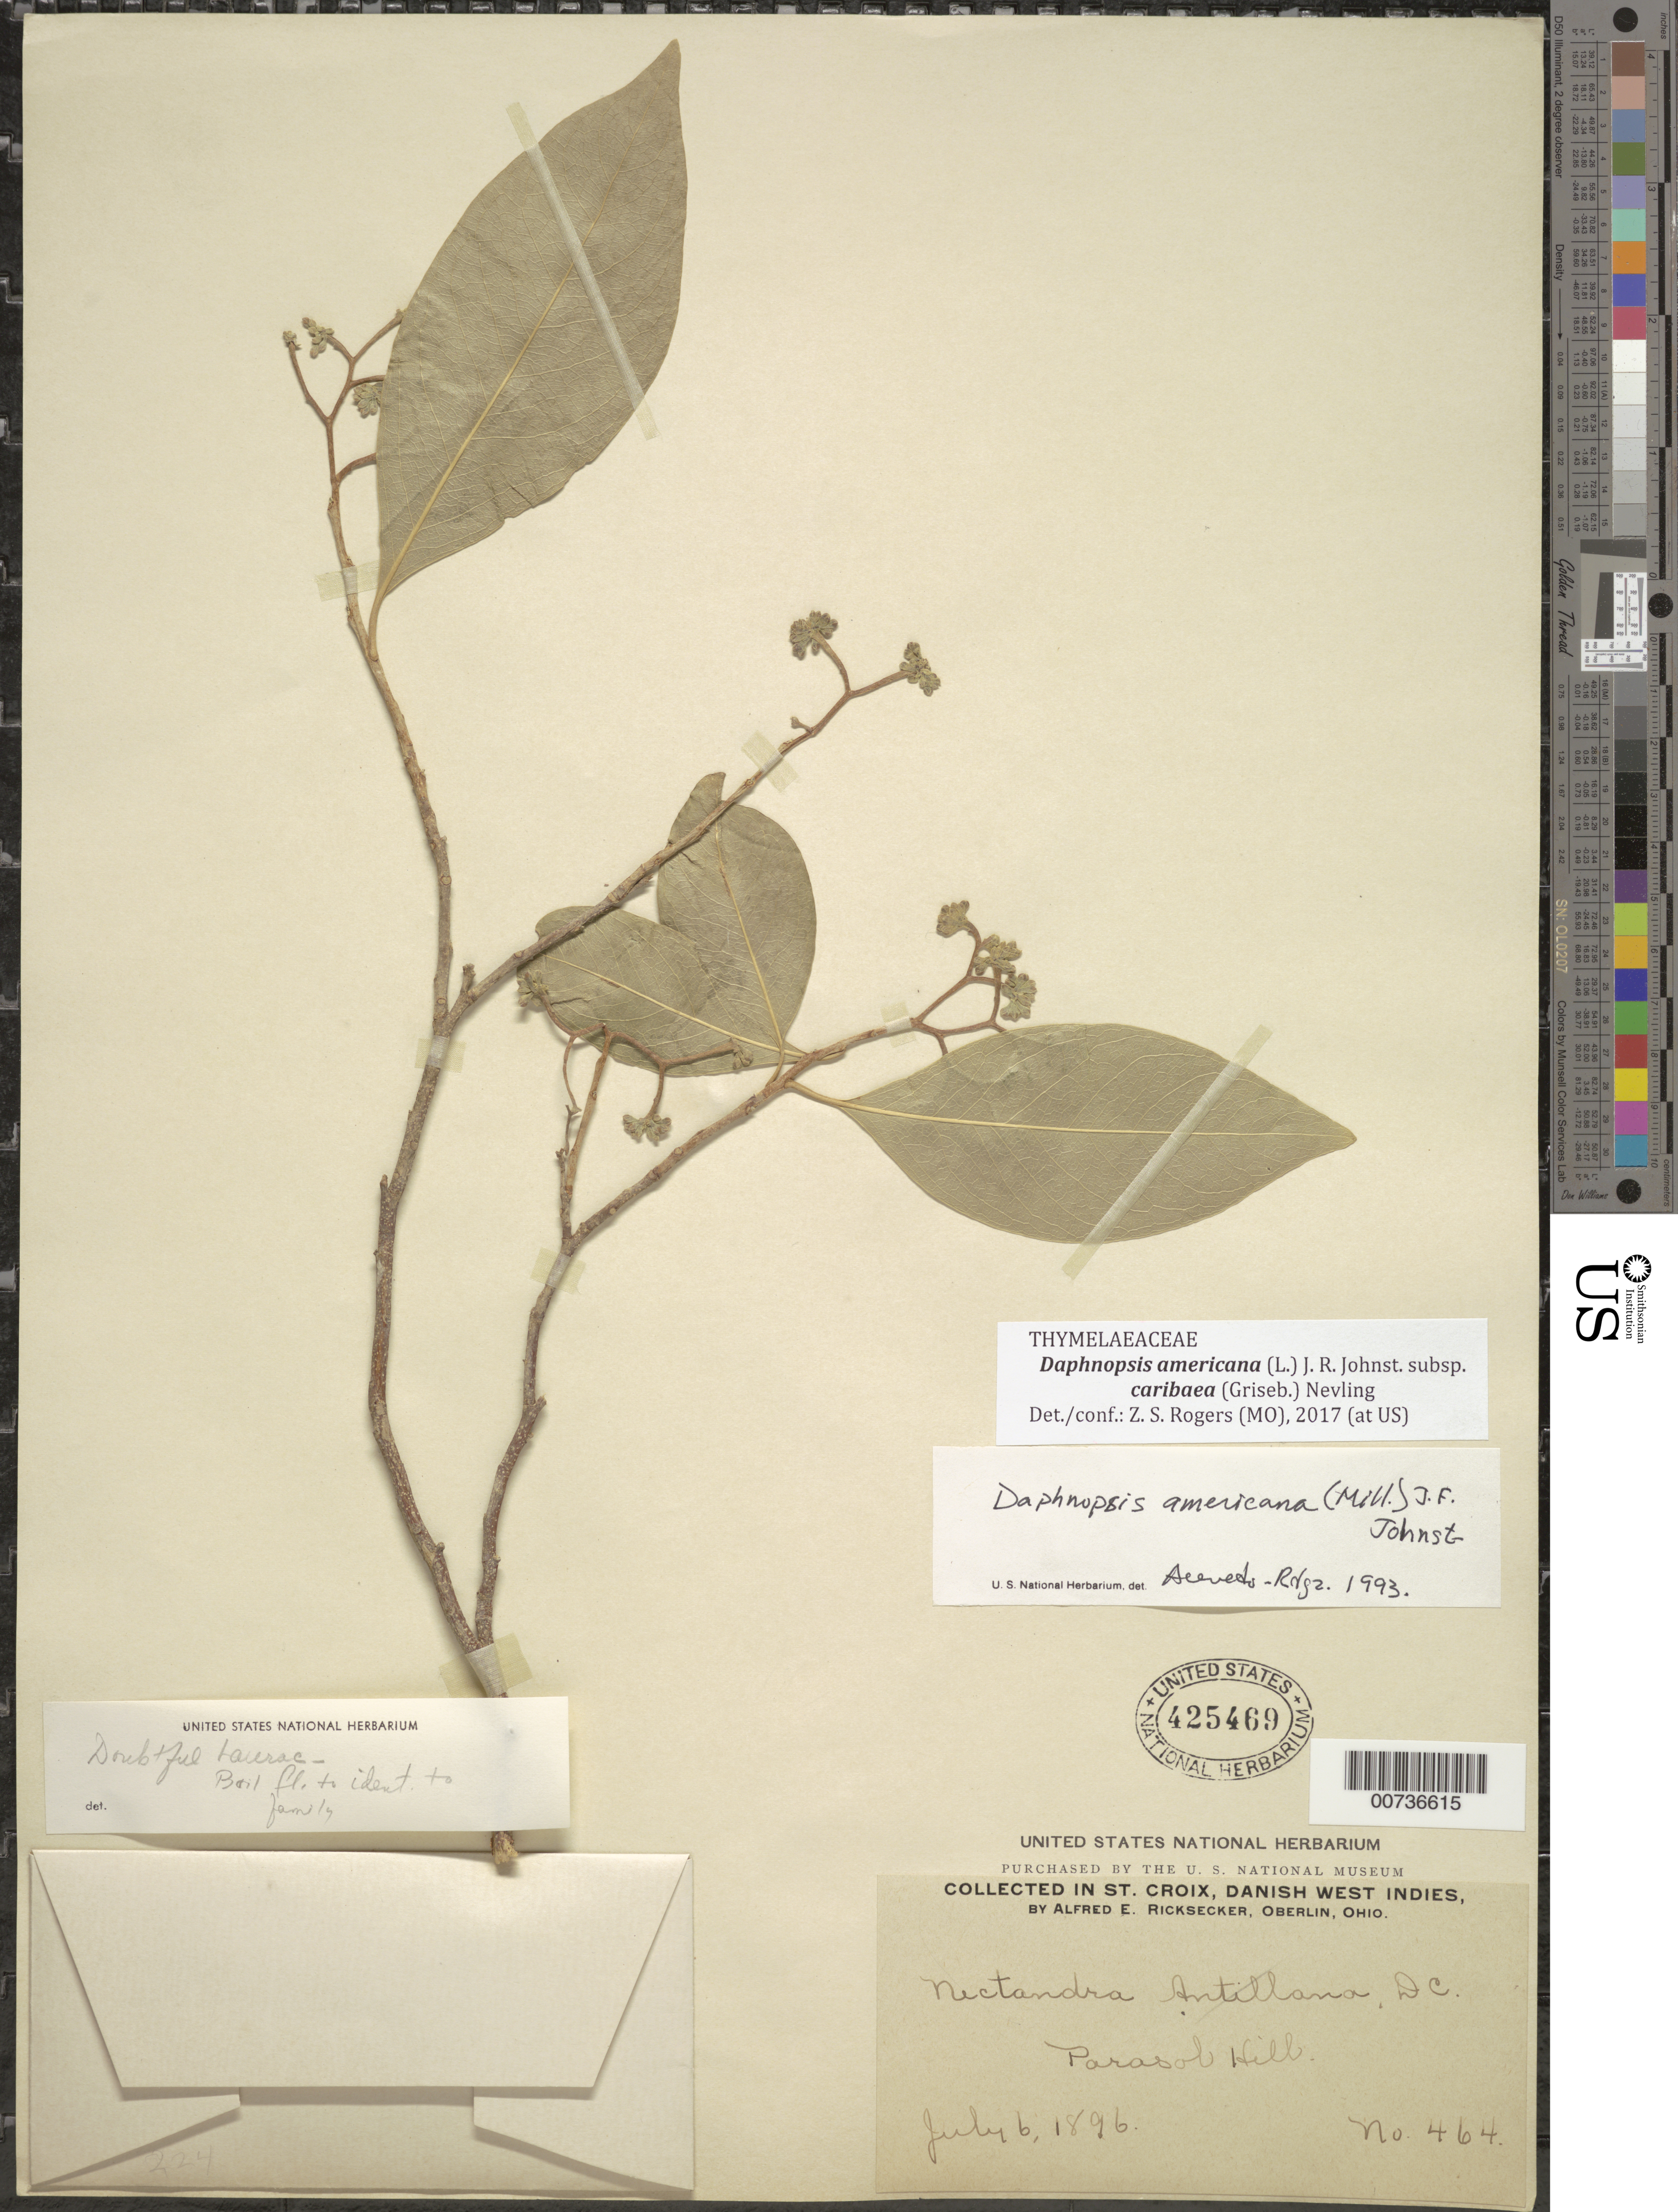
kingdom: Plantae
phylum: Tracheophyta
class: Magnoliopsida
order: Malvales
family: Thymelaeaceae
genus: Daphnopsis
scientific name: Daphnopsis americana subsp. caribaea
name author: (Griseb.) Nevling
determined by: Rogers, Z. S.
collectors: A. E. Ricksecker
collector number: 464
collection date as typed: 06 Jul 1896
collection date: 1896-07-06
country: U.S. Virgin Islands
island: St. Croix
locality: Parasol Hill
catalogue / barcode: US 425469